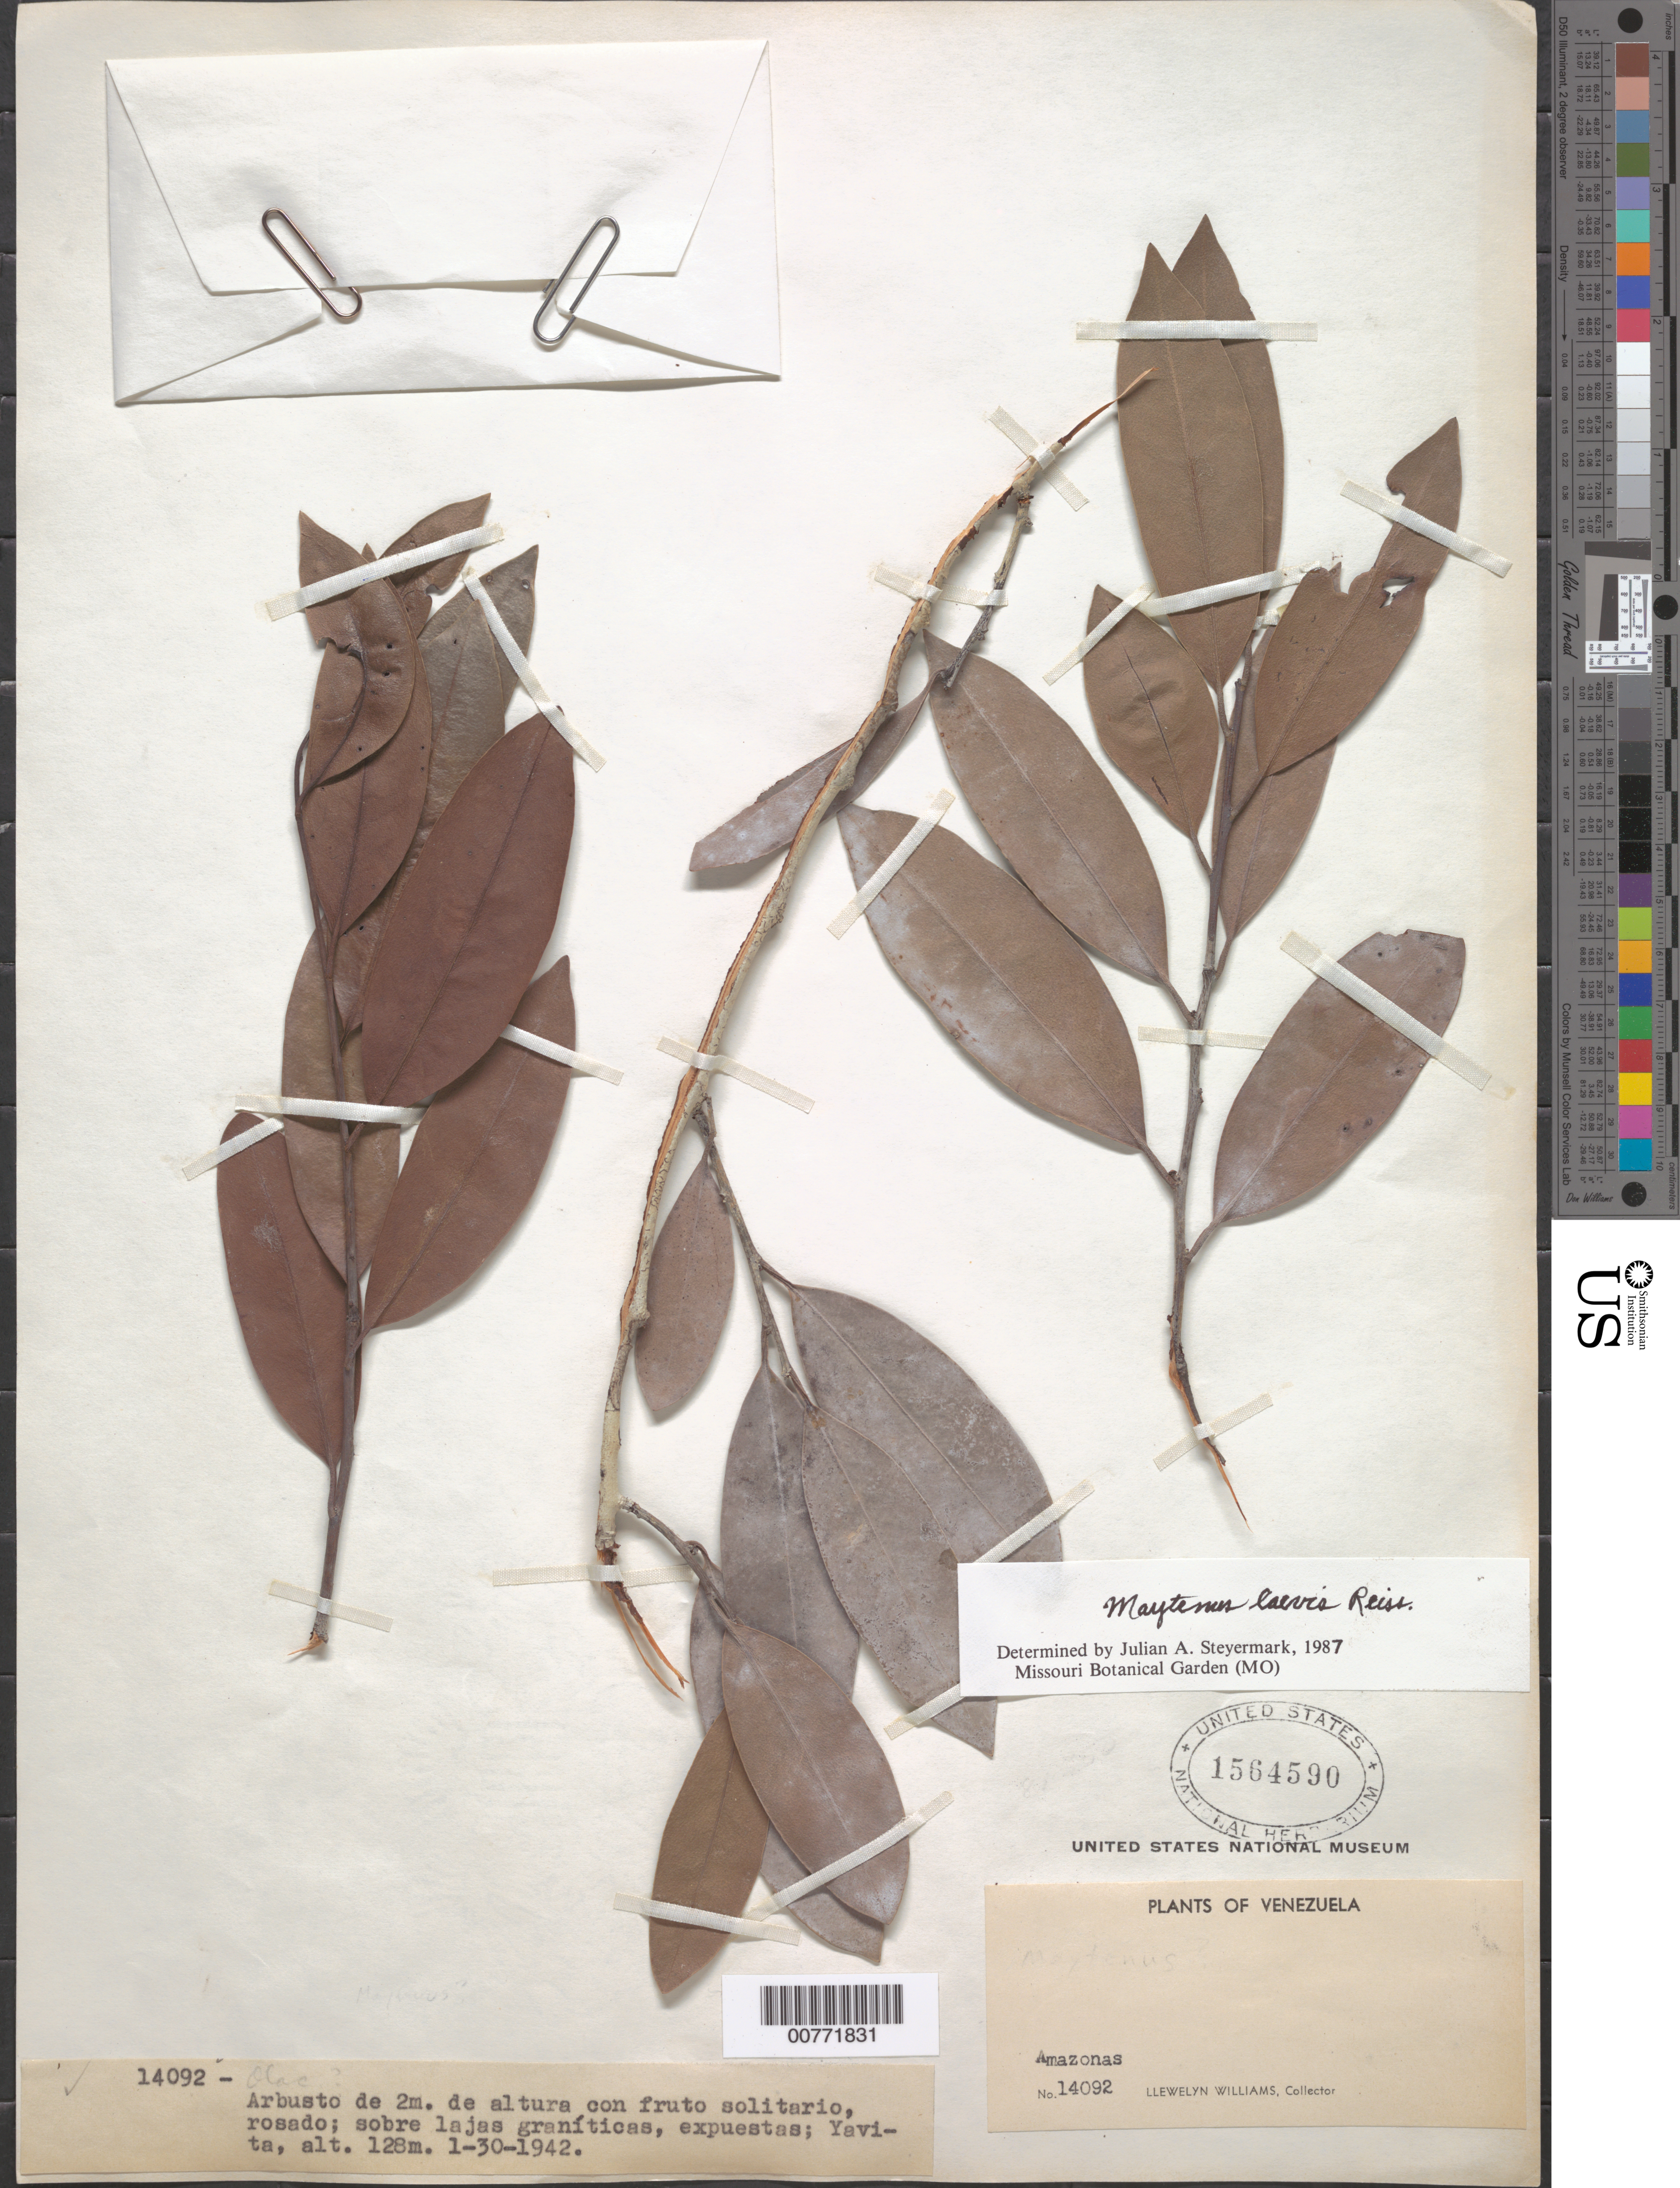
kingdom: Plantae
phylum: Tracheophyta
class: Magnoliopsida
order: Celastrales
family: Celastraceae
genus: Maytenus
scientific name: Maytenus laevis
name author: Reissek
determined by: Steyermark, Julian A., (VEN)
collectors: Ll. Williams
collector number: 14092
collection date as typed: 30-Jan-42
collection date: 1942-01-30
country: Venezuela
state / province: Amazonas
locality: Yavita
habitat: Sobre lajas graníticas, expuestas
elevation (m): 128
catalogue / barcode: US 1564590